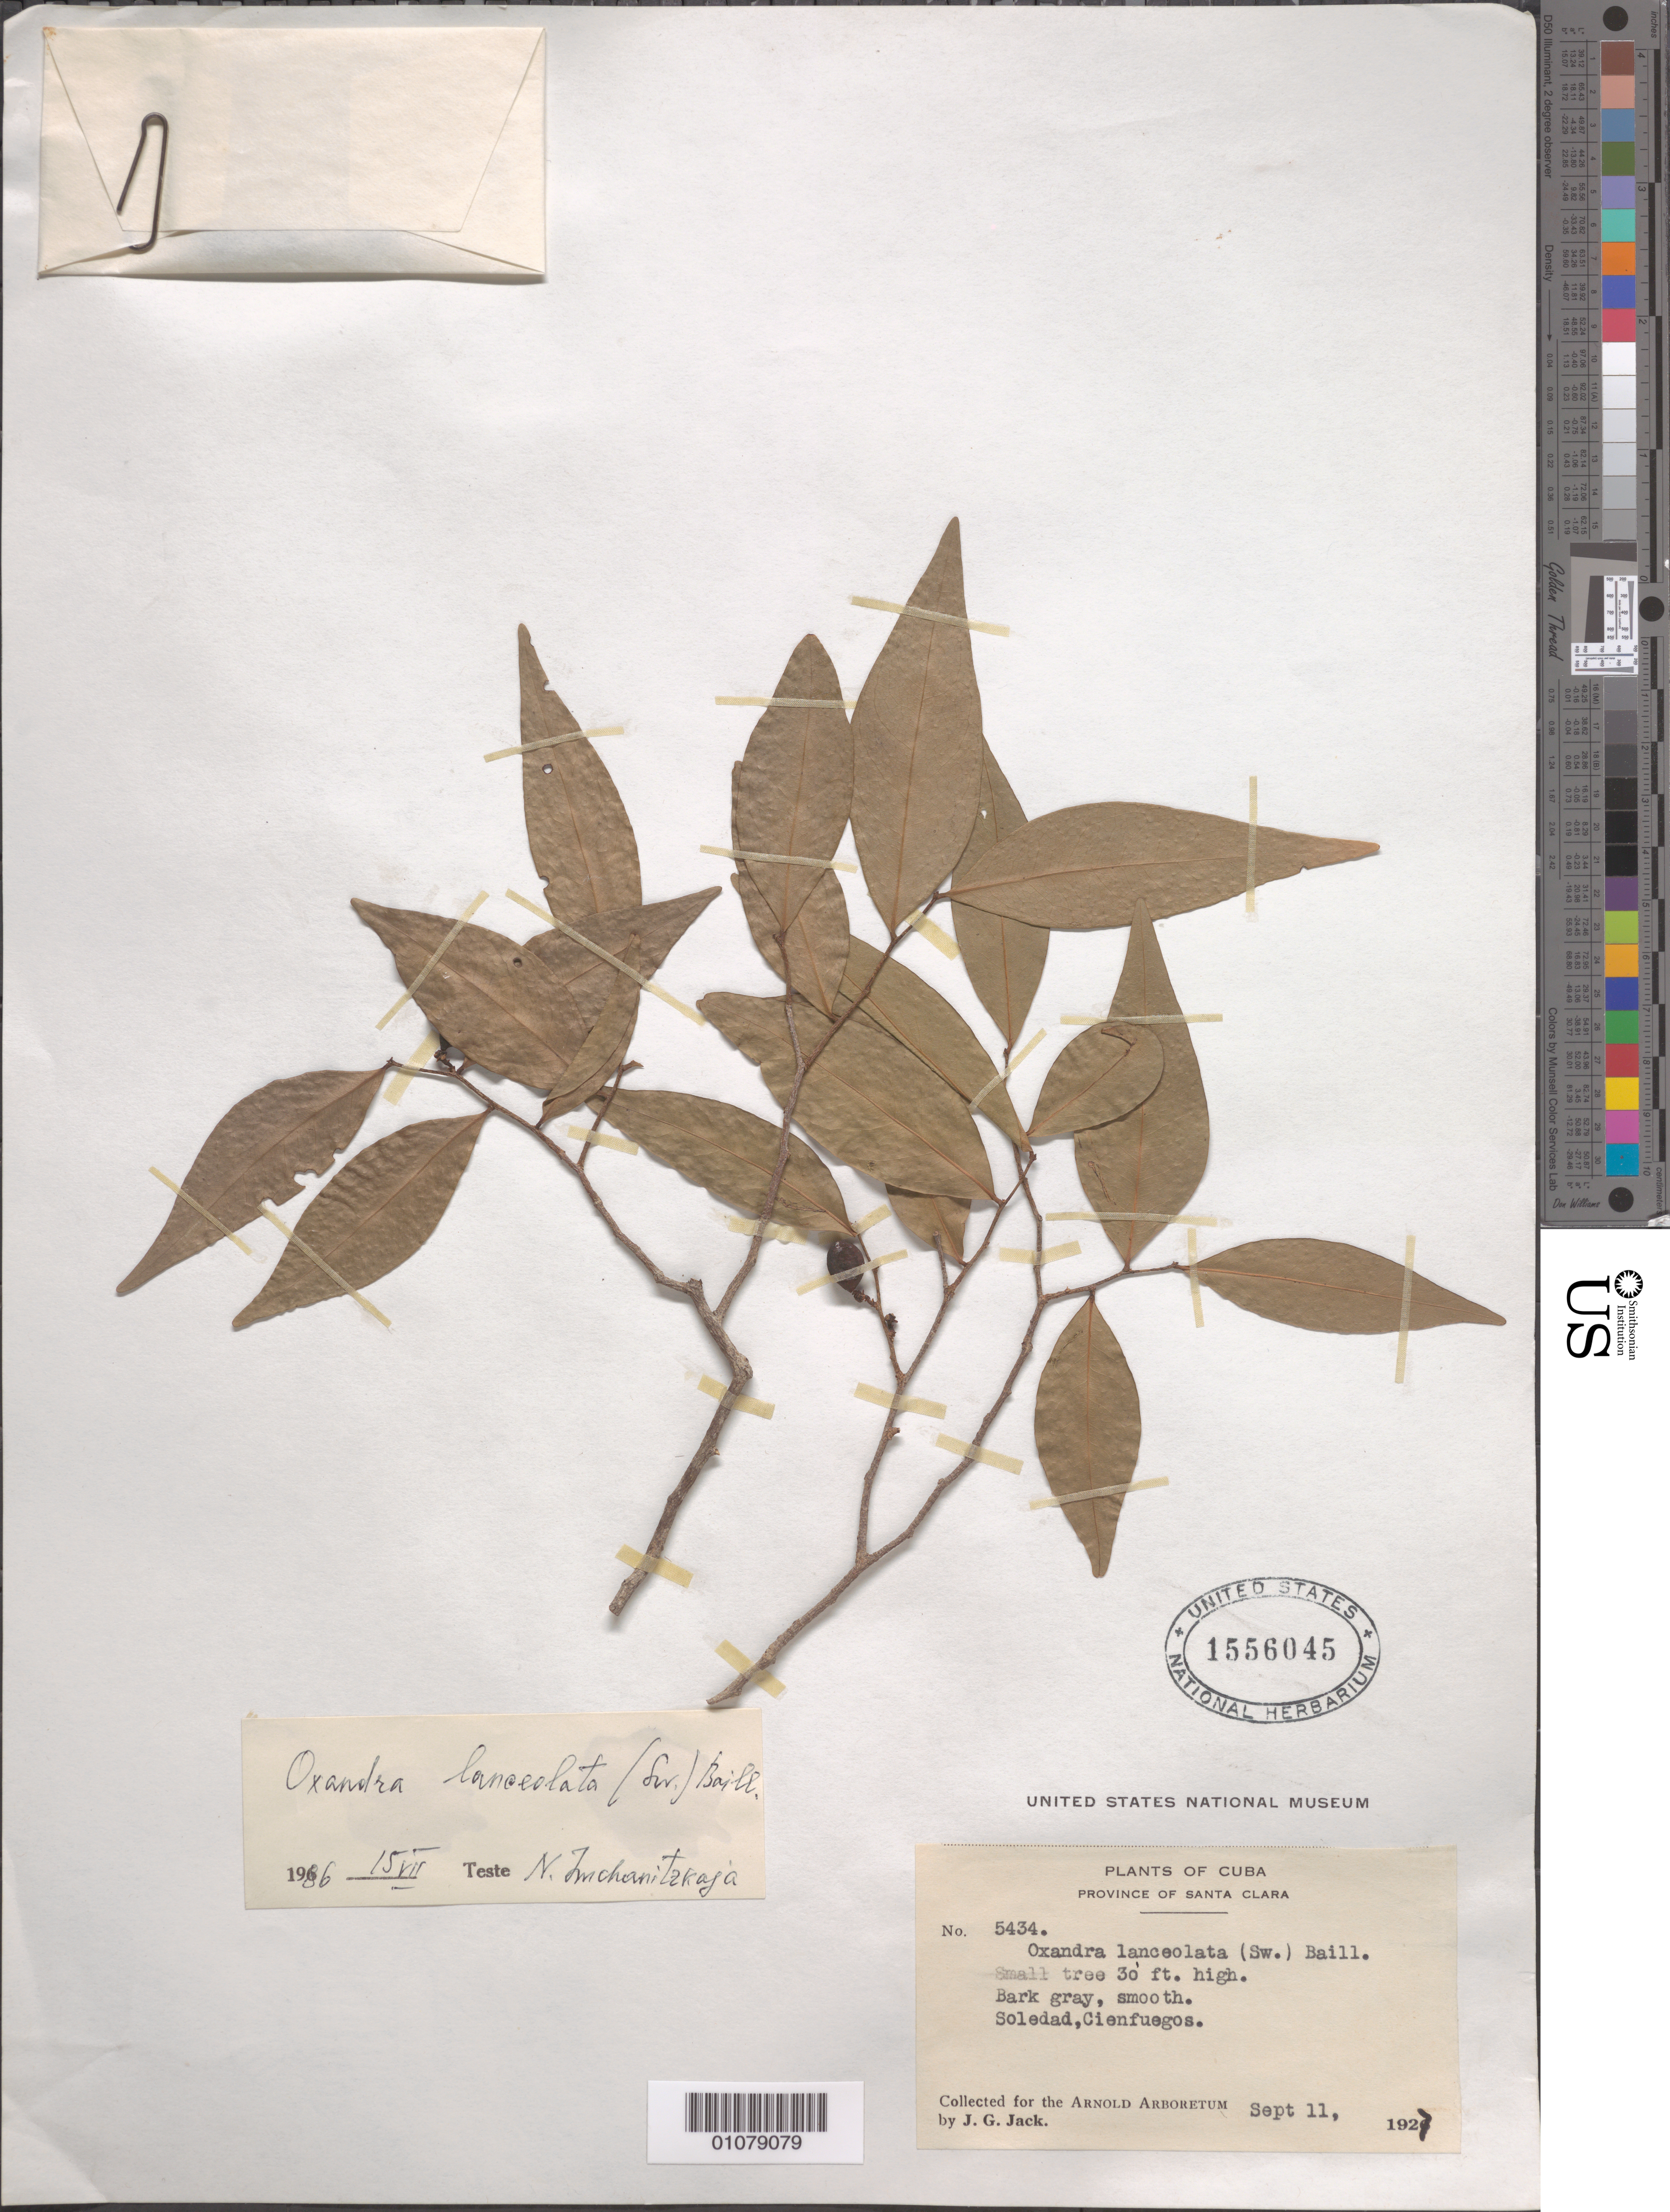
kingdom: Plantae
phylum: Tracheophyta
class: Magnoliopsida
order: Magnoliales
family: Annonaceae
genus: Oxandra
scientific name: Oxandra lanceolata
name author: (Sw.) Baill.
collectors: J. G. Jack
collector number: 5435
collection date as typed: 11 Sep 1927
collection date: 1927-09-11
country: Cuba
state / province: Cienfuegos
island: Cuba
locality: Province of Santa Clara, Soledad, Cienfuegos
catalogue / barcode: US 1556045